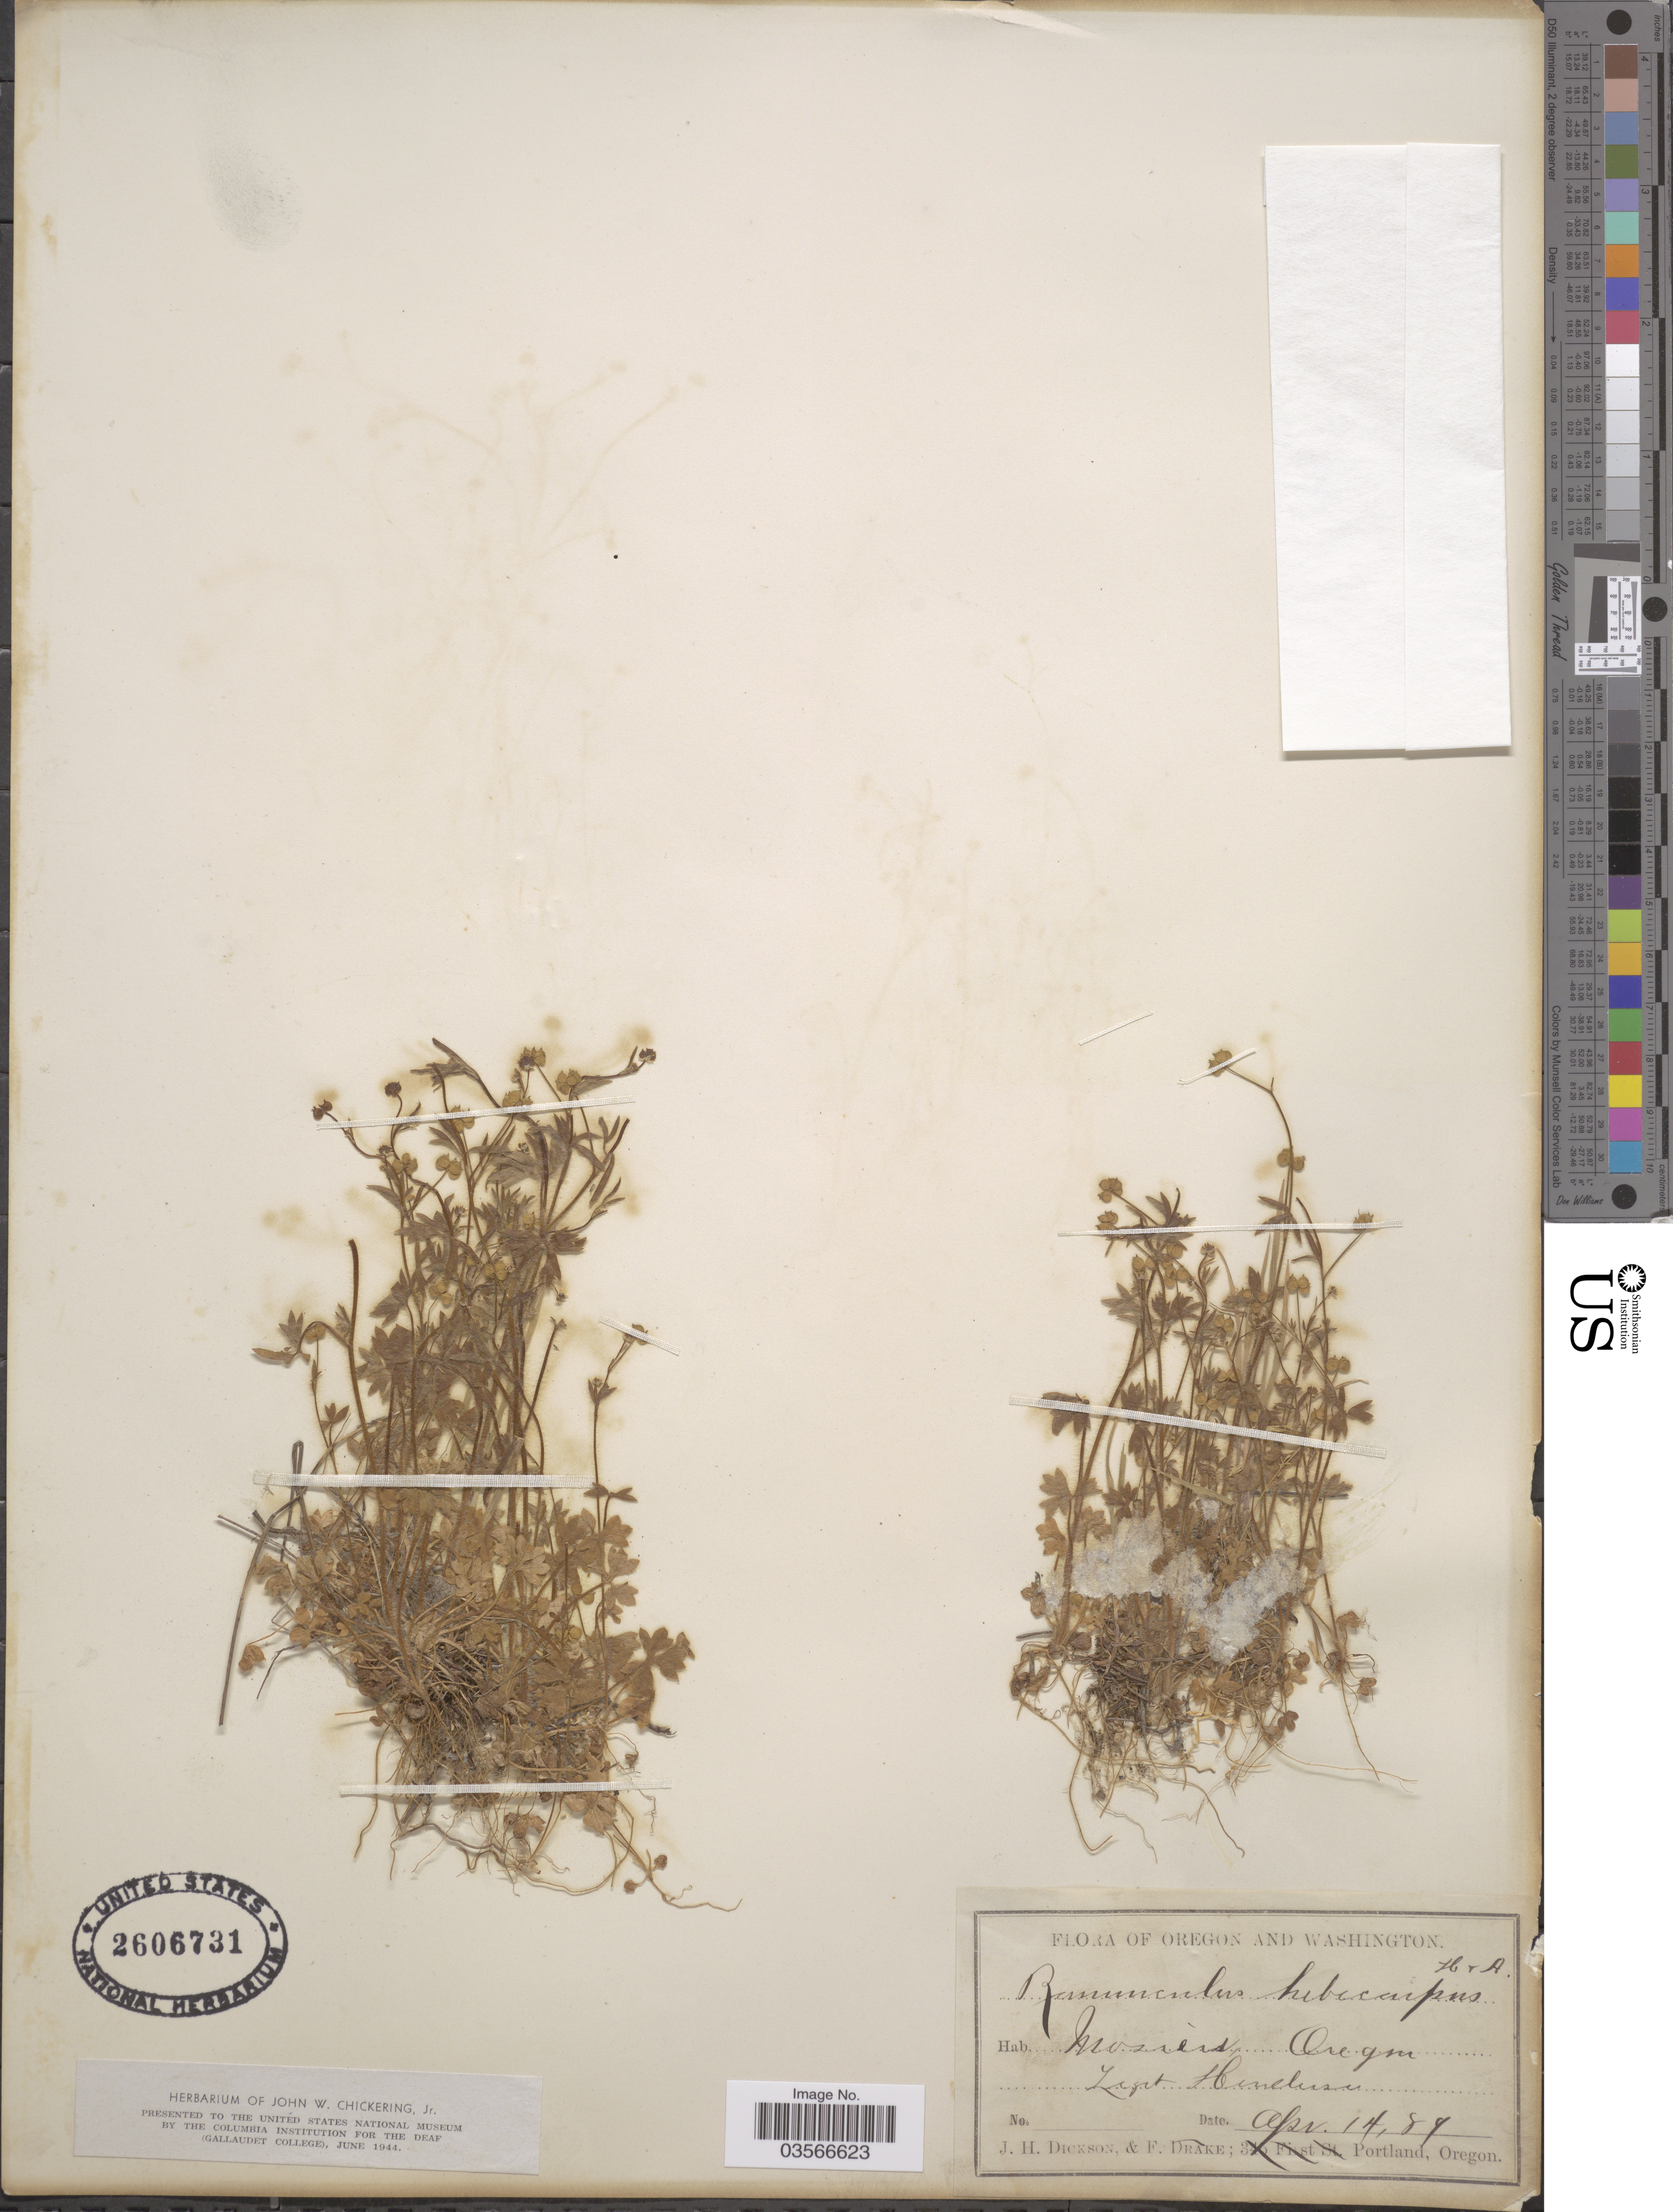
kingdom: Plantae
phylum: Tracheophyta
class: Magnoliopsida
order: Ranunculales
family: Ranunculaceae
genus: Ranunculus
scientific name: Ranunculus hebecarpus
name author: Hook. & Arn.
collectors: -. Henderson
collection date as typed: Transcribed d/m/y: 14/4/89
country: United States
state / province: Oregon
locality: Mosiers.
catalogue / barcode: US 2606731